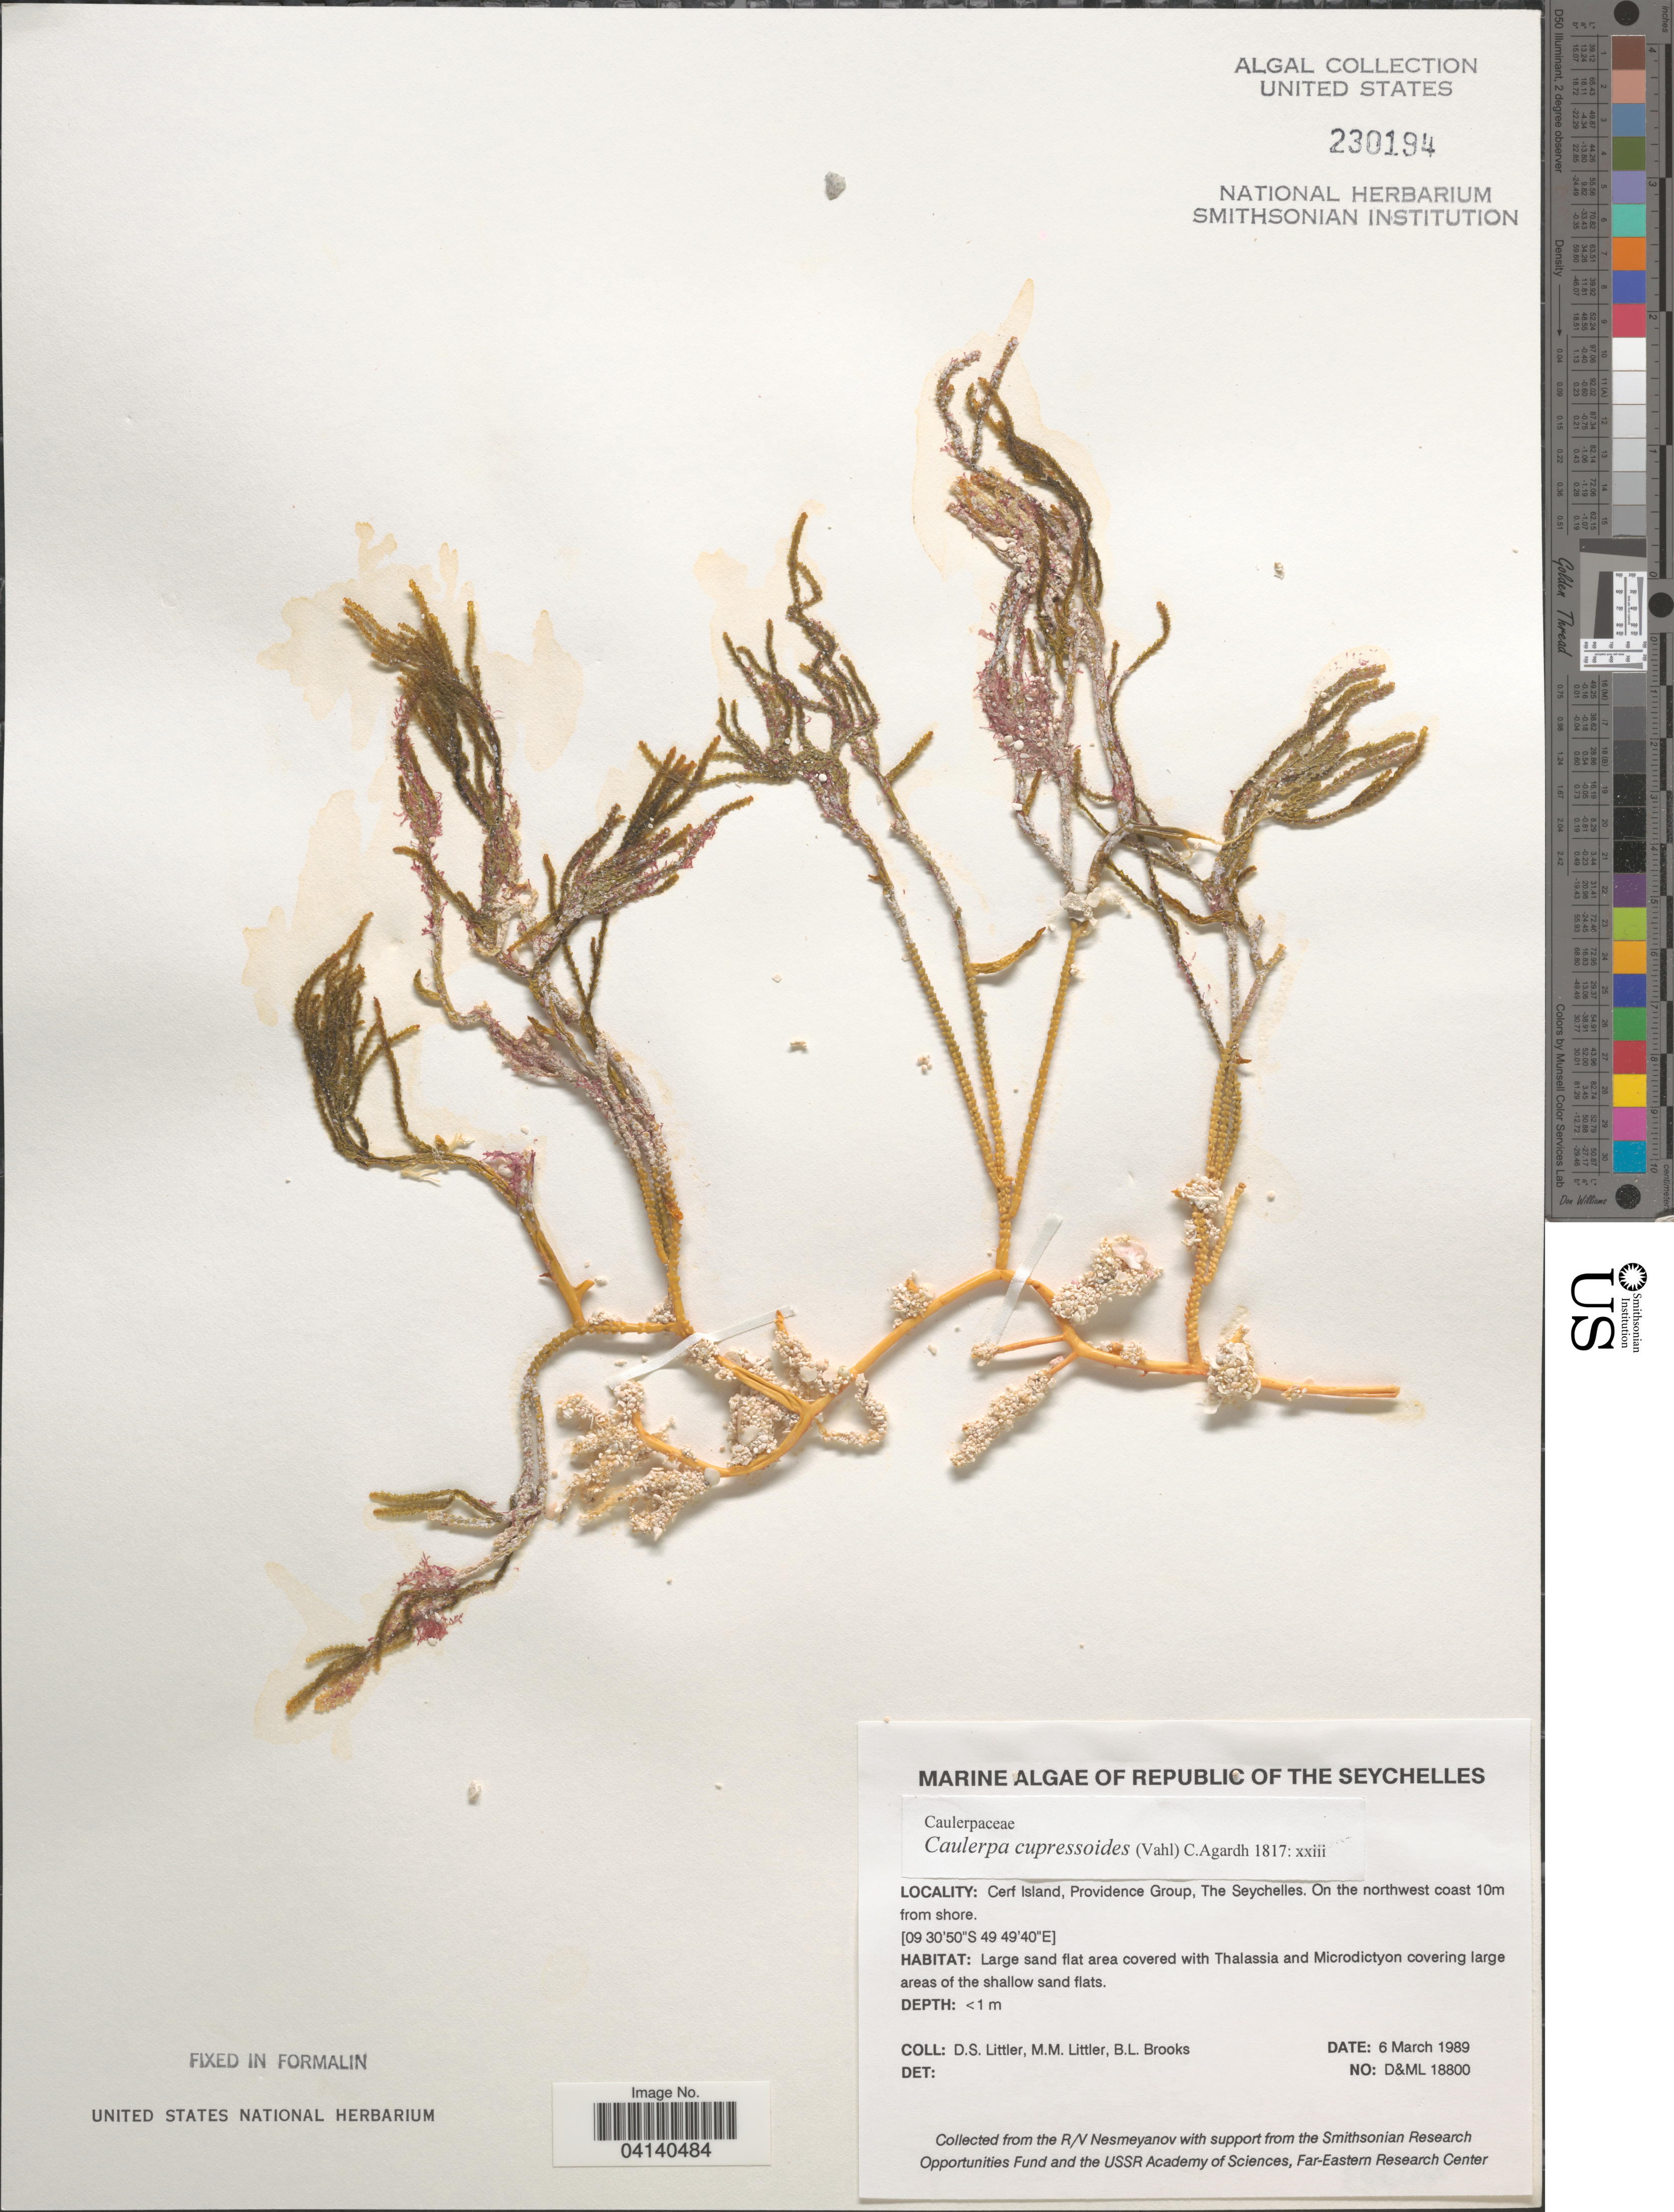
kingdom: Plantae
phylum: Chlorophyta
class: Ulvophyceae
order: Bryopsidales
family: Caulerpaceae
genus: Caulerpa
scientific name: Caulerpa cupressoides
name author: (Vahl) C. Agardh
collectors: D. S. Littler & B. Brooks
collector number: D&ML18800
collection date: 1989-03-06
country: Seychelles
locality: Republic of the Seychelles. Cerf Island, Providence Group. On the northwest coast.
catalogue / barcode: US 230194